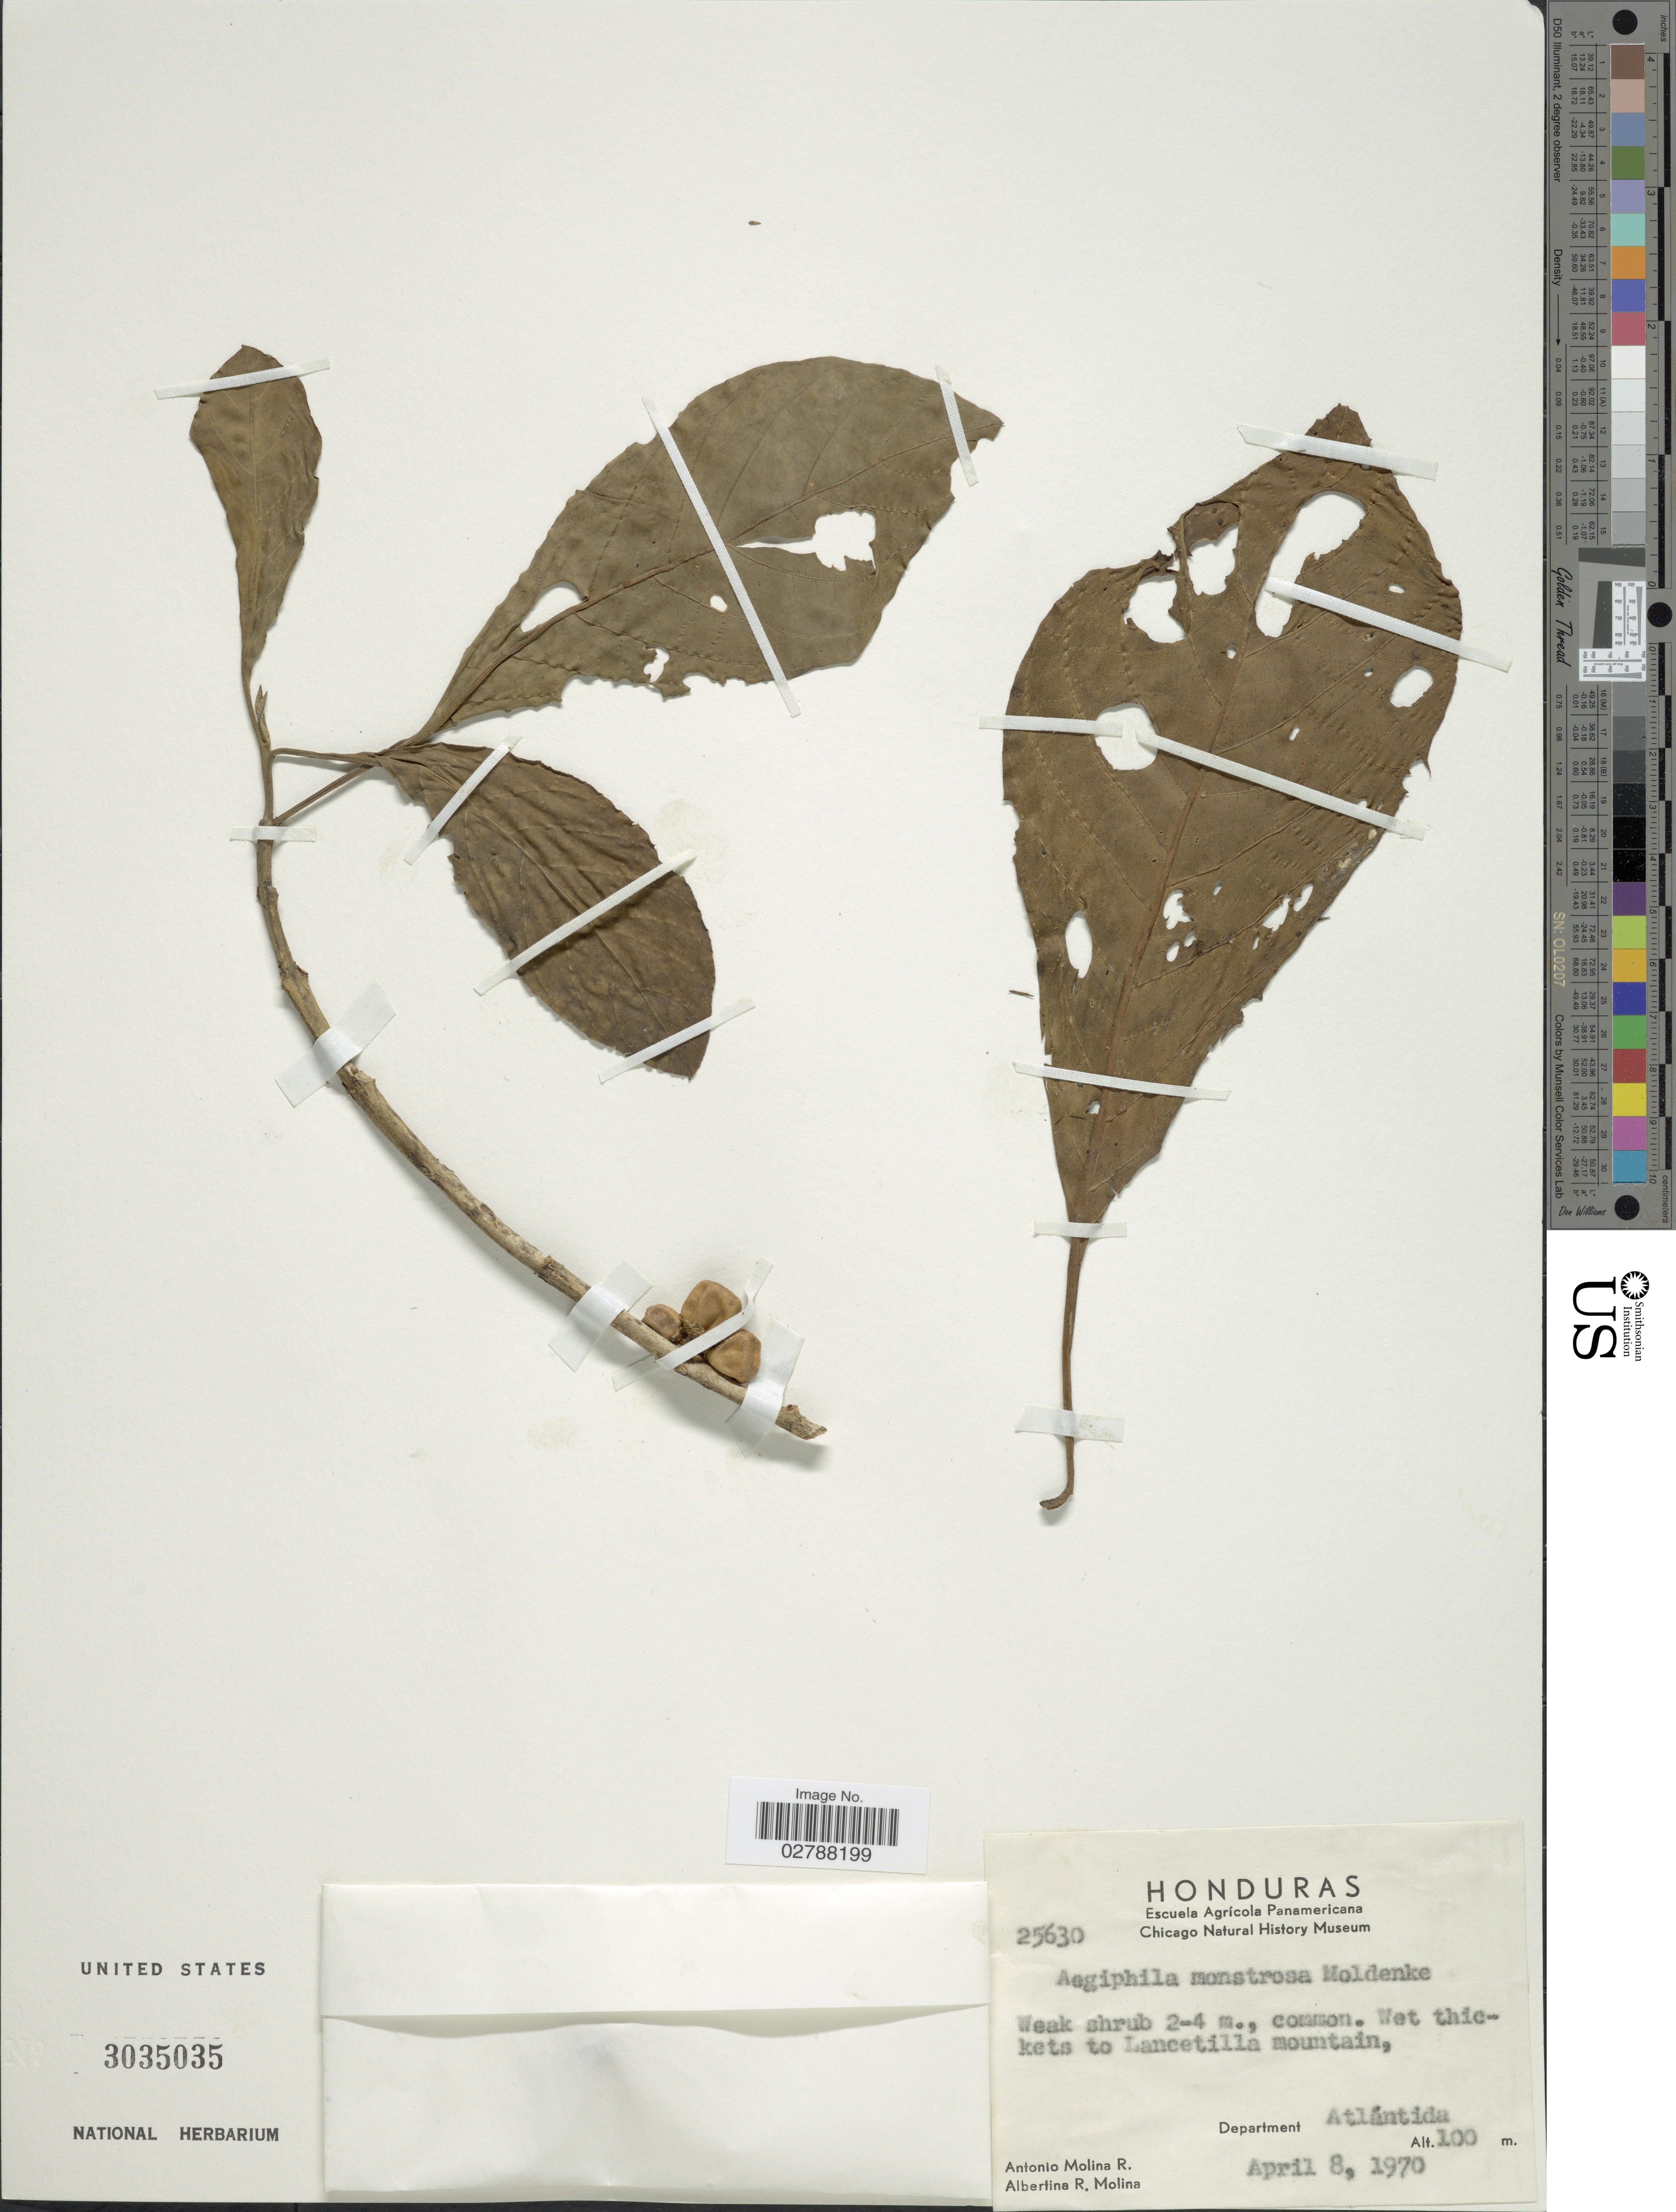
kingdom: Plantae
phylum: Tracheophyta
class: Magnoliopsida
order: Lamiales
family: Lamiaceae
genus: Aegiphila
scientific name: Aegiphila monstrosa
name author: Moldenke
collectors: A. Molina R. & A. R. Molina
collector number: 25630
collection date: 1970-04-08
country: Honduras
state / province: Atlántida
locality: Wet thickets to Lancetilla mountain, Department Atlántida.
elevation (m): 100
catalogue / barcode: US 3035035